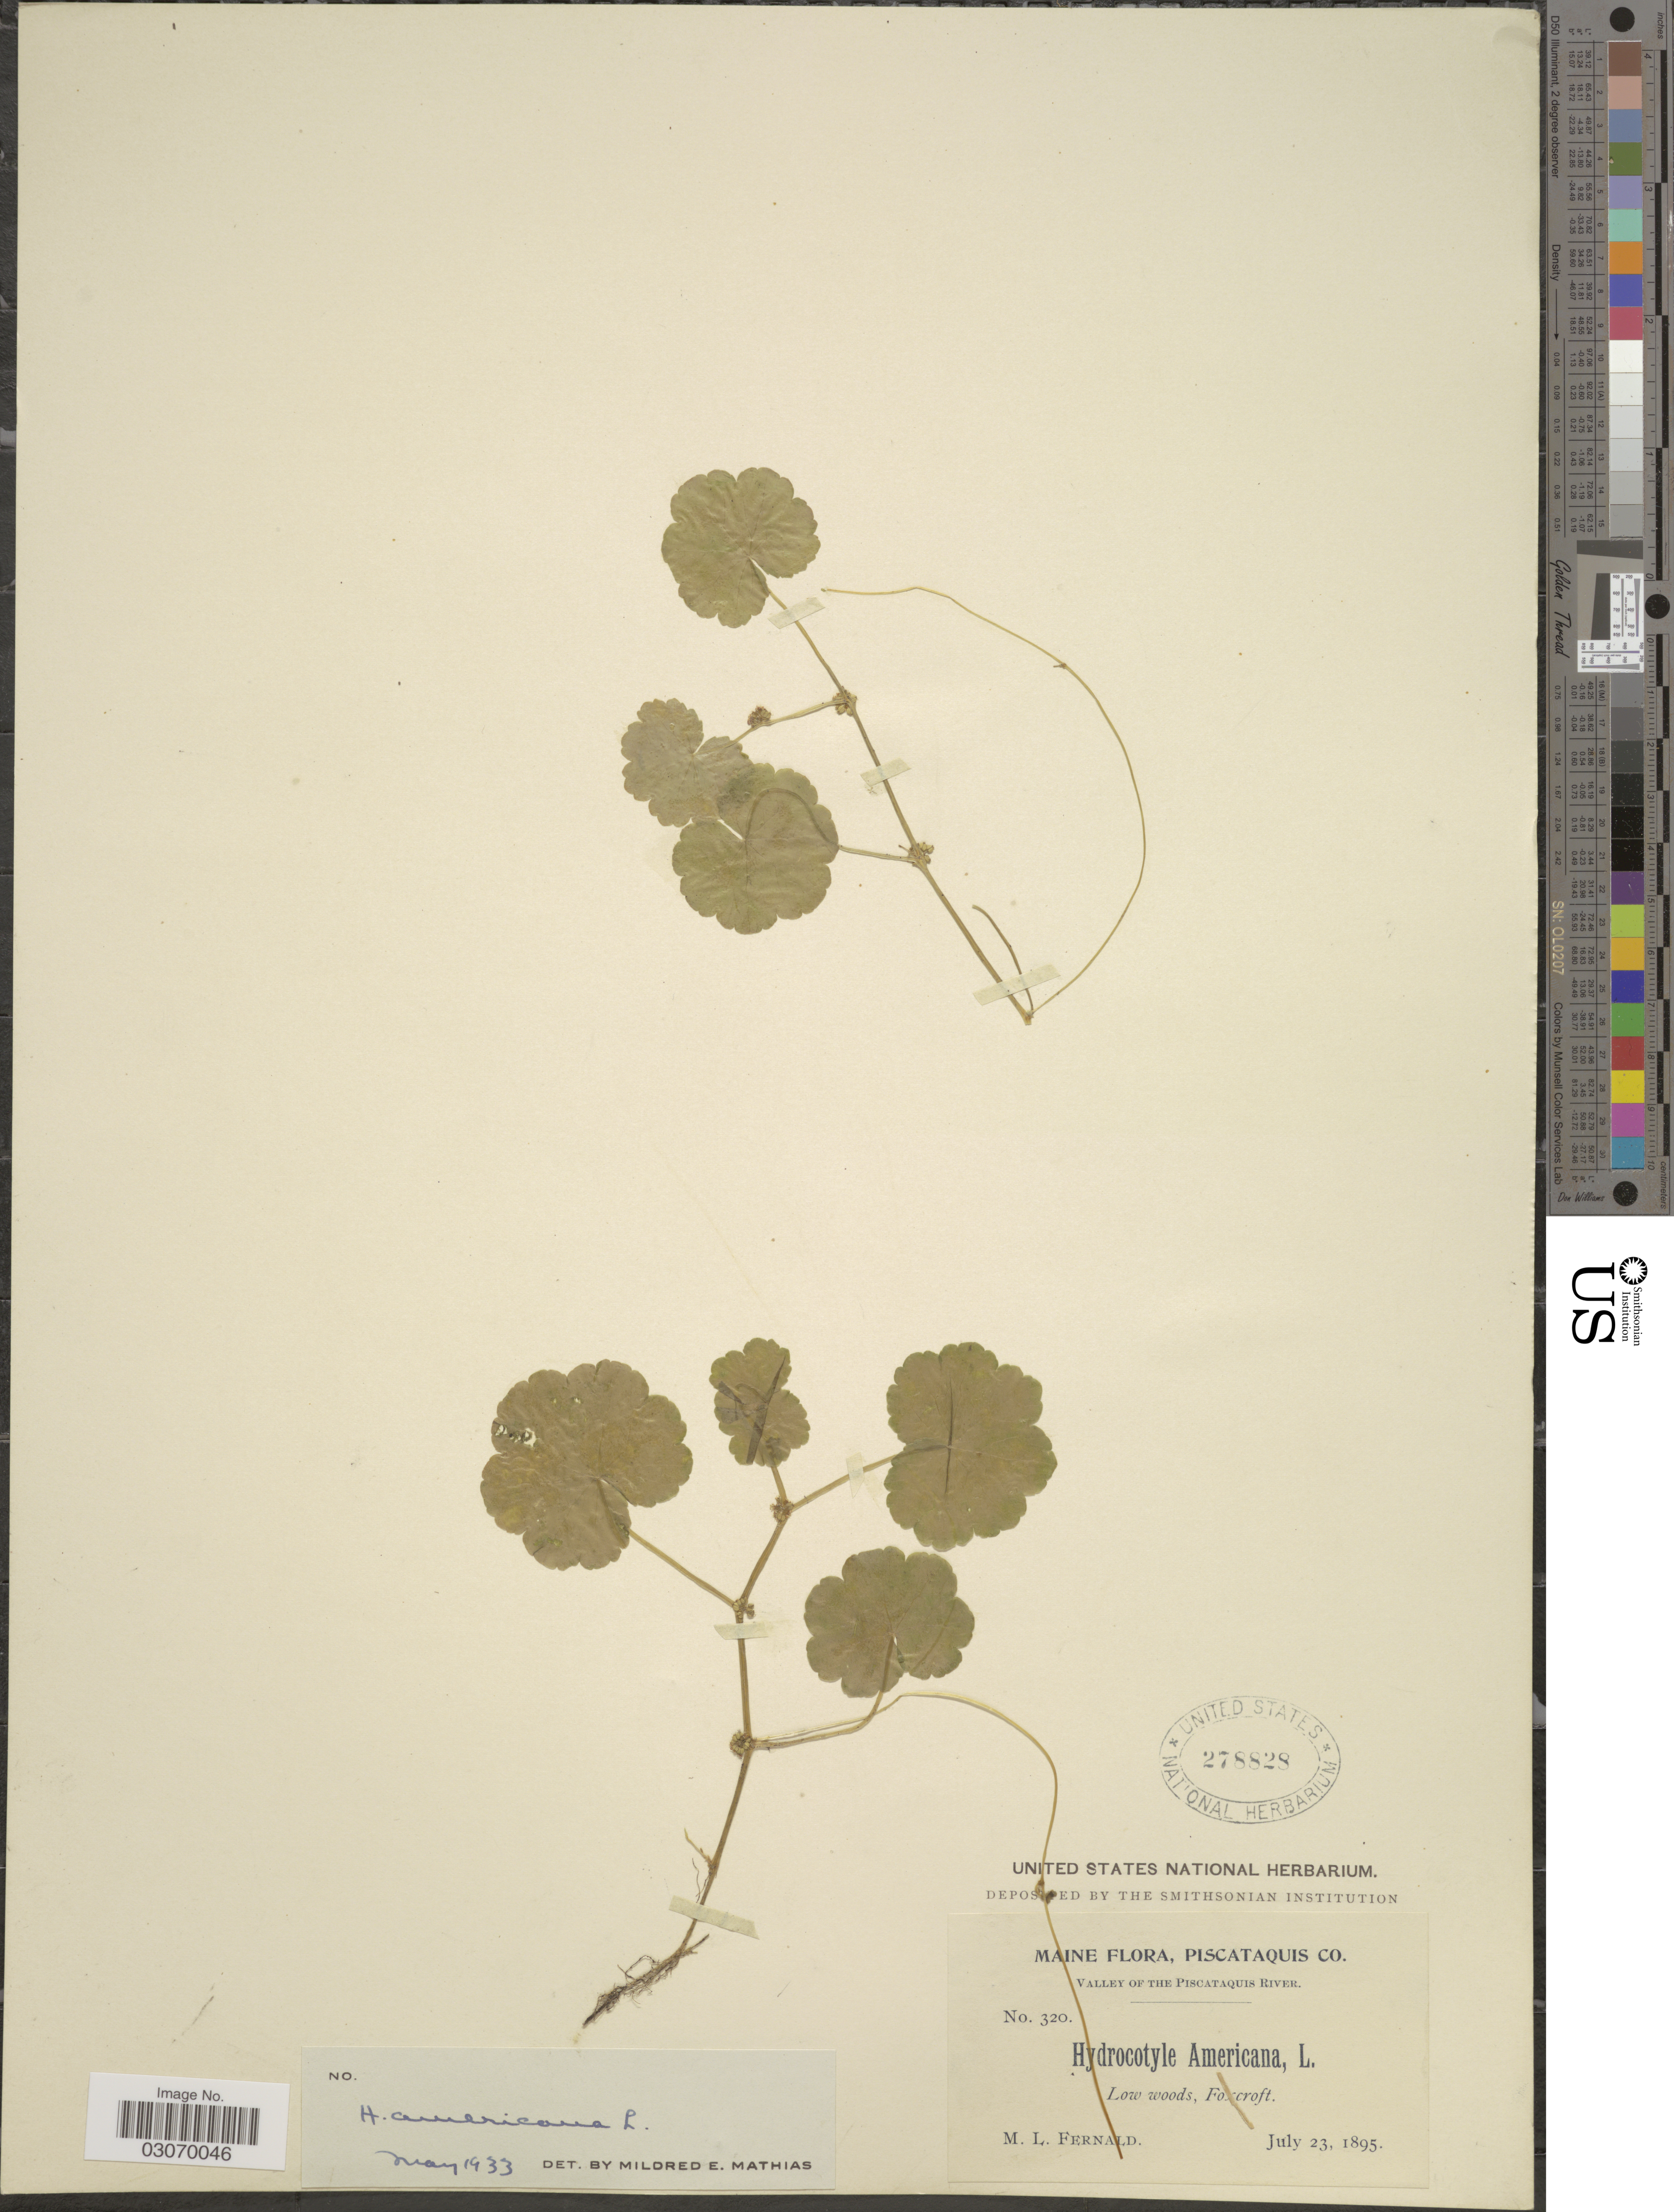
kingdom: Plantae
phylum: Tracheophyta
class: Magnoliopsida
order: Apiales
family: Araliaceae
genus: Hydrocotyle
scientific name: Hydrocotyle americana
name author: L.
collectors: M. L. Fernald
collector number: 320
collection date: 1895-07-23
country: United States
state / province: Maine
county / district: Piscataquis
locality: Valley of the Piscataquis River. Foxcroft.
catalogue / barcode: US 278828